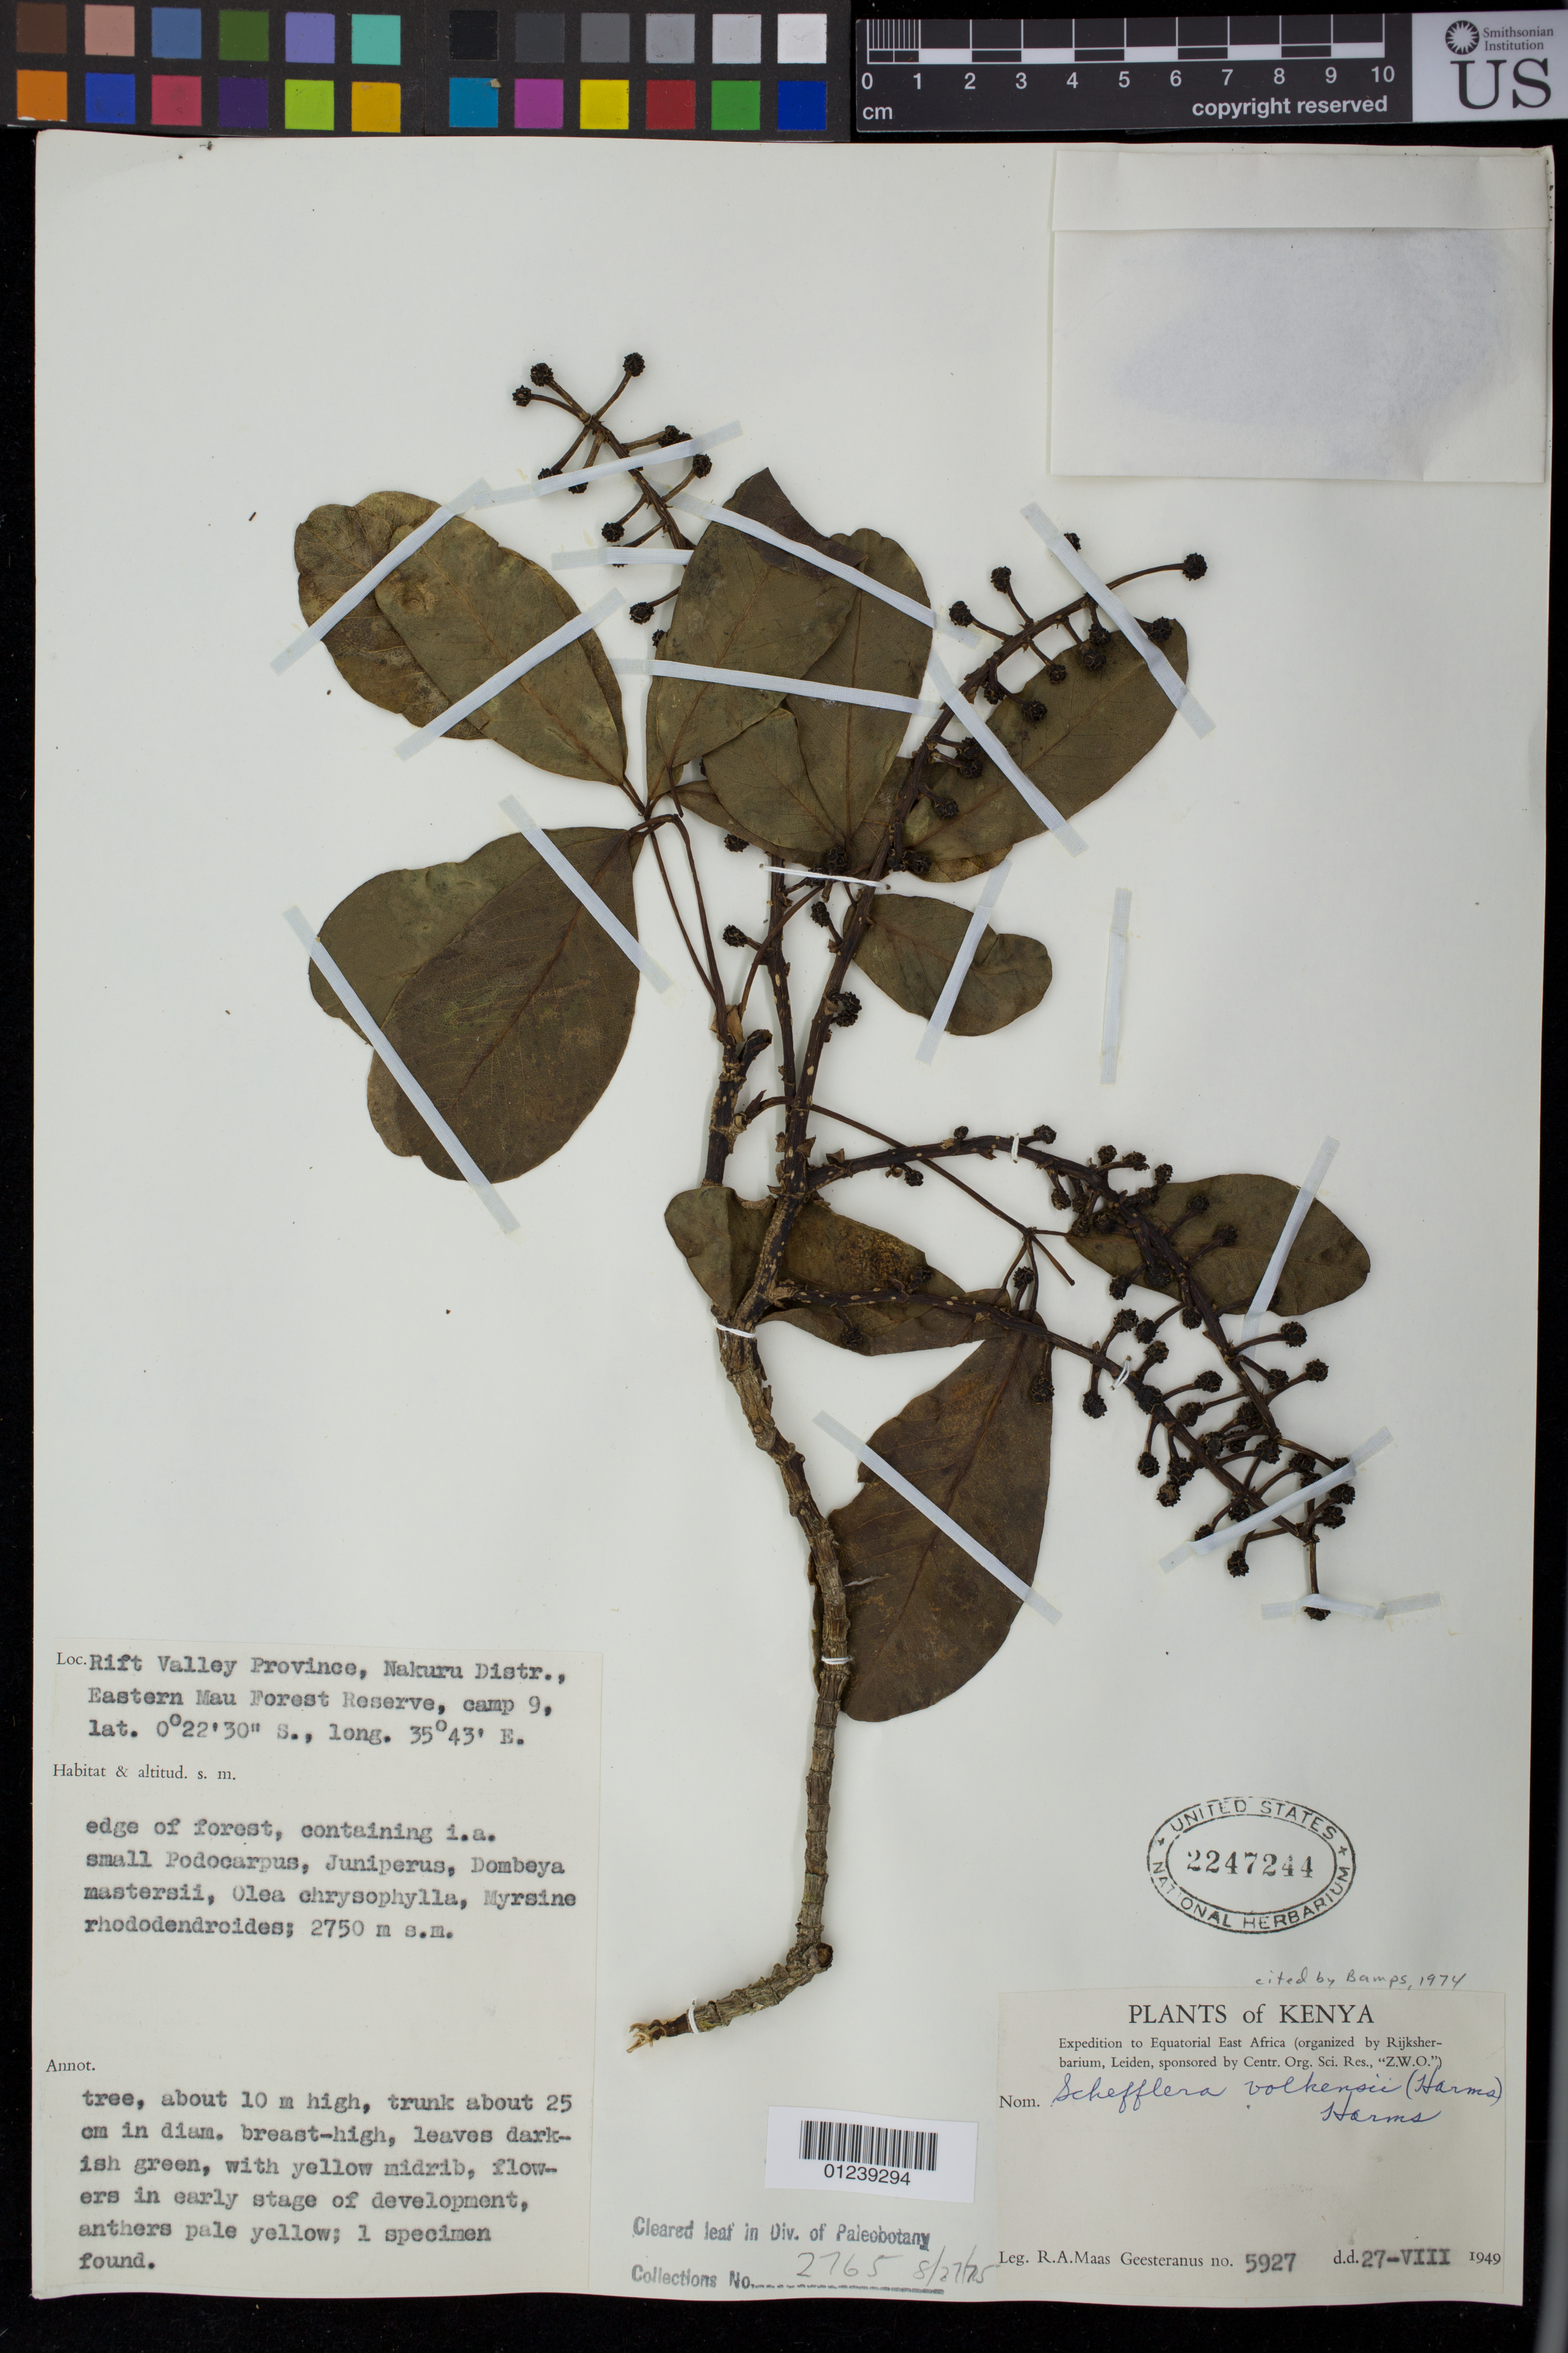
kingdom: Plantae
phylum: Tracheophyta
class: Magnoliopsida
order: Apiales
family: Araliaceae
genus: Schefflera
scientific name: Schefflera volkensii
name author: (Harms) Harms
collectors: R. A. Maas Geesteranus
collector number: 5927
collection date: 1949-08-27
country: Kenya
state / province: Nakuru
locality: Rift Valley Province, Nakuru Distr., Eastern Mau Forest Reserve, camp 9.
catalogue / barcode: US 2247244